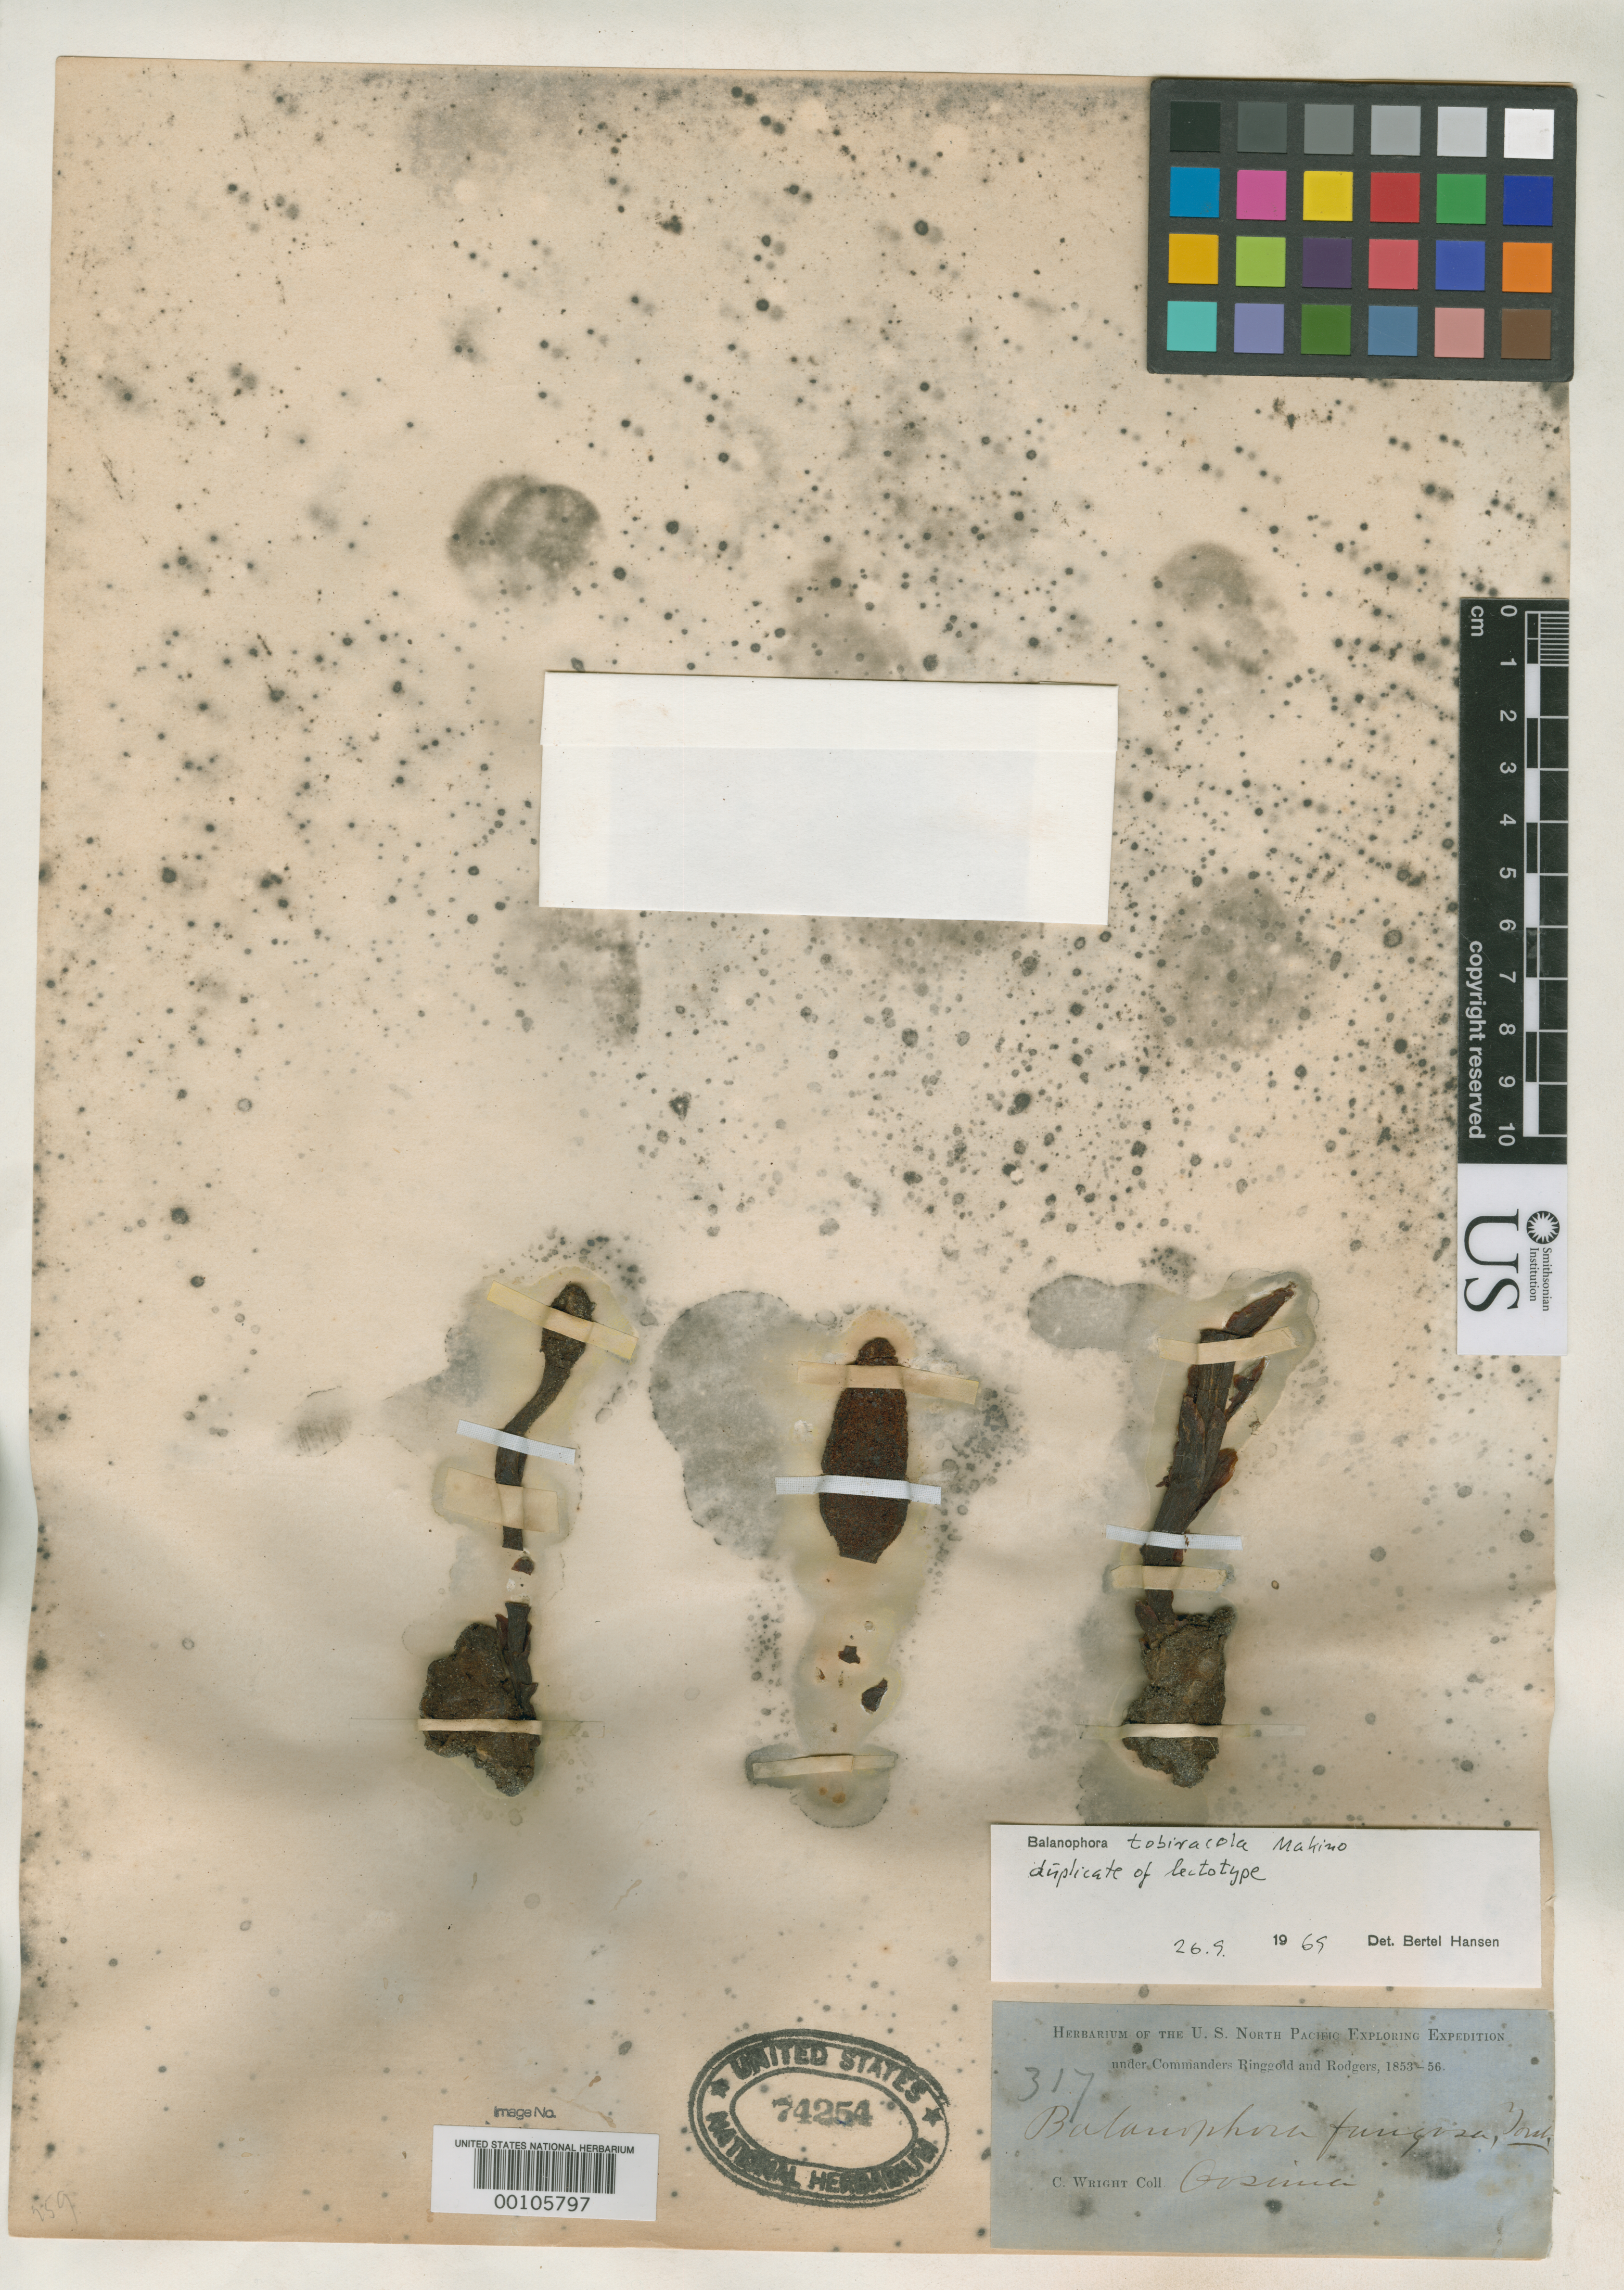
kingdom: Plantae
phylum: Tracheophyta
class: Magnoliopsida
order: Santalales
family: Balanophoraceae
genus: Balanophora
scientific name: Balanophora tobiracola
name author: Makino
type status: Isolectotype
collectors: C. Wright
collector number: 317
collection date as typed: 1853 to -- --- 1856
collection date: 1853/1856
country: Japan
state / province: Okinawa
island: Okinawa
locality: Oosima.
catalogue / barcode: US 74254